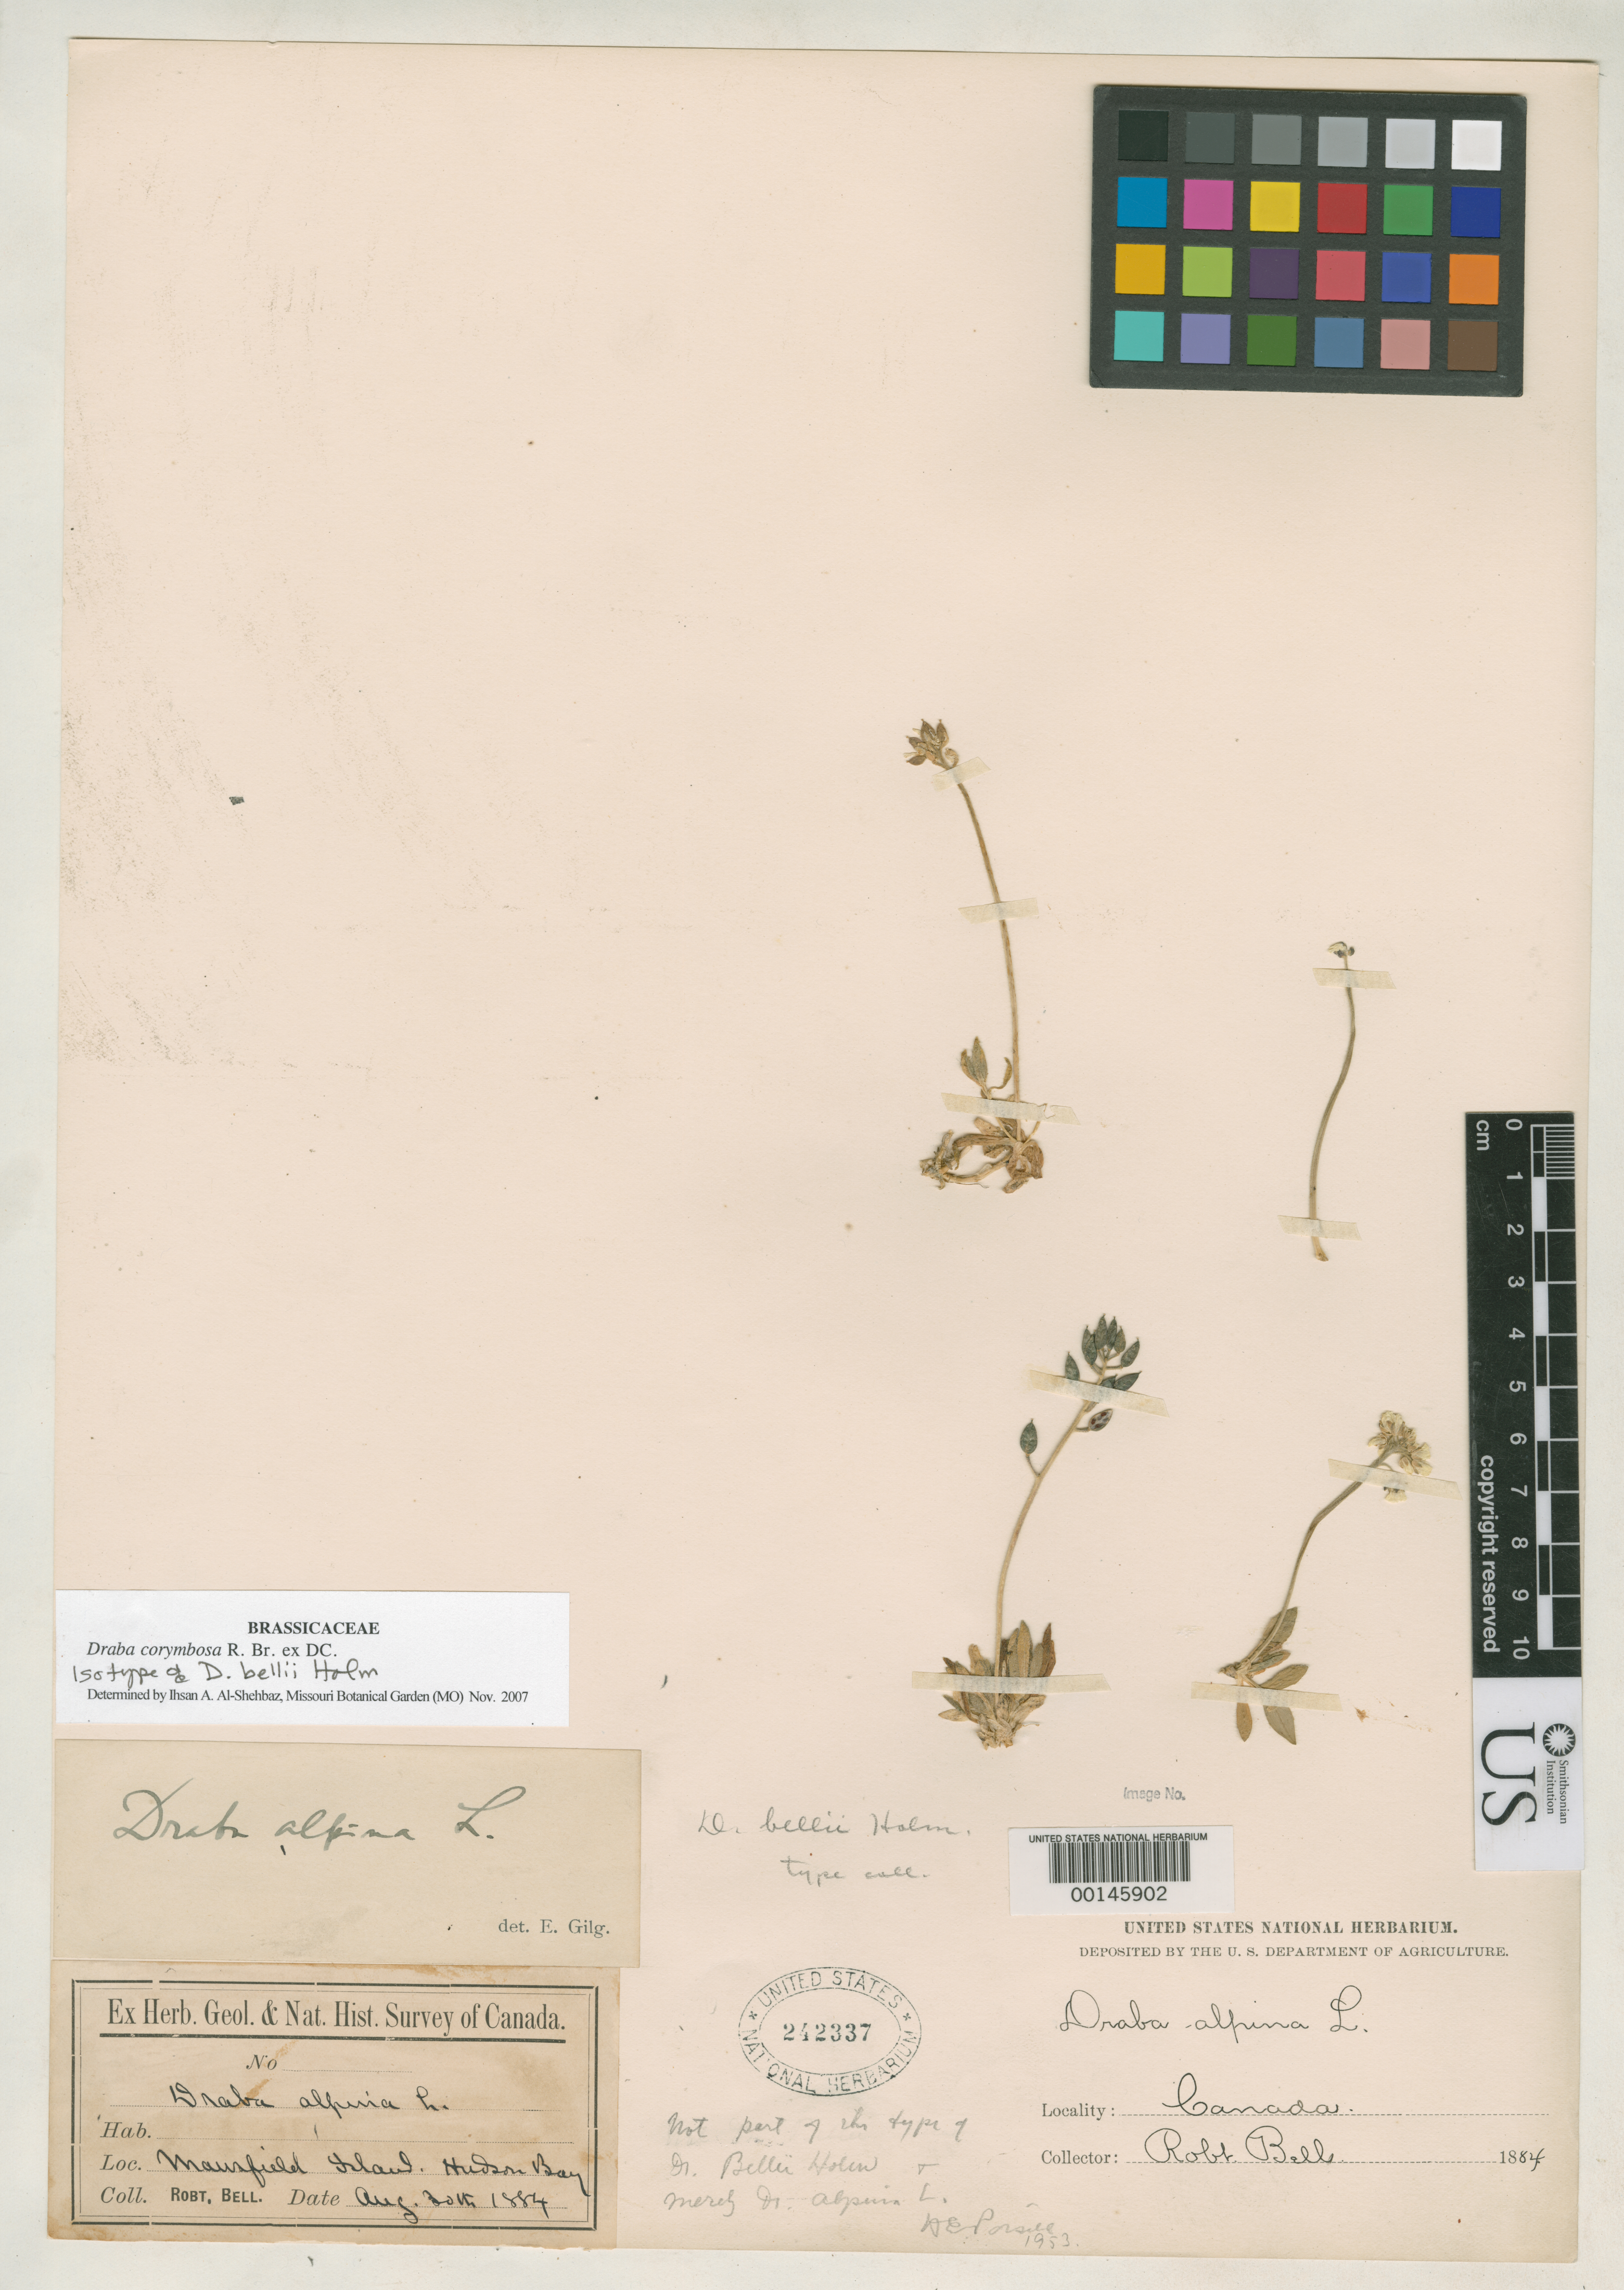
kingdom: Plantae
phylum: Tracheophyta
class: Magnoliopsida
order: Brassicales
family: Brassicaceae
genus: Draba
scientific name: Draba bellii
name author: Holm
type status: Isotype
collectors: R. Bell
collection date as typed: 20 Aug 1884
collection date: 1884-08-20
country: Canada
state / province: Quebec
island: Mansfield Island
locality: Hudson Bay.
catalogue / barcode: US 242337